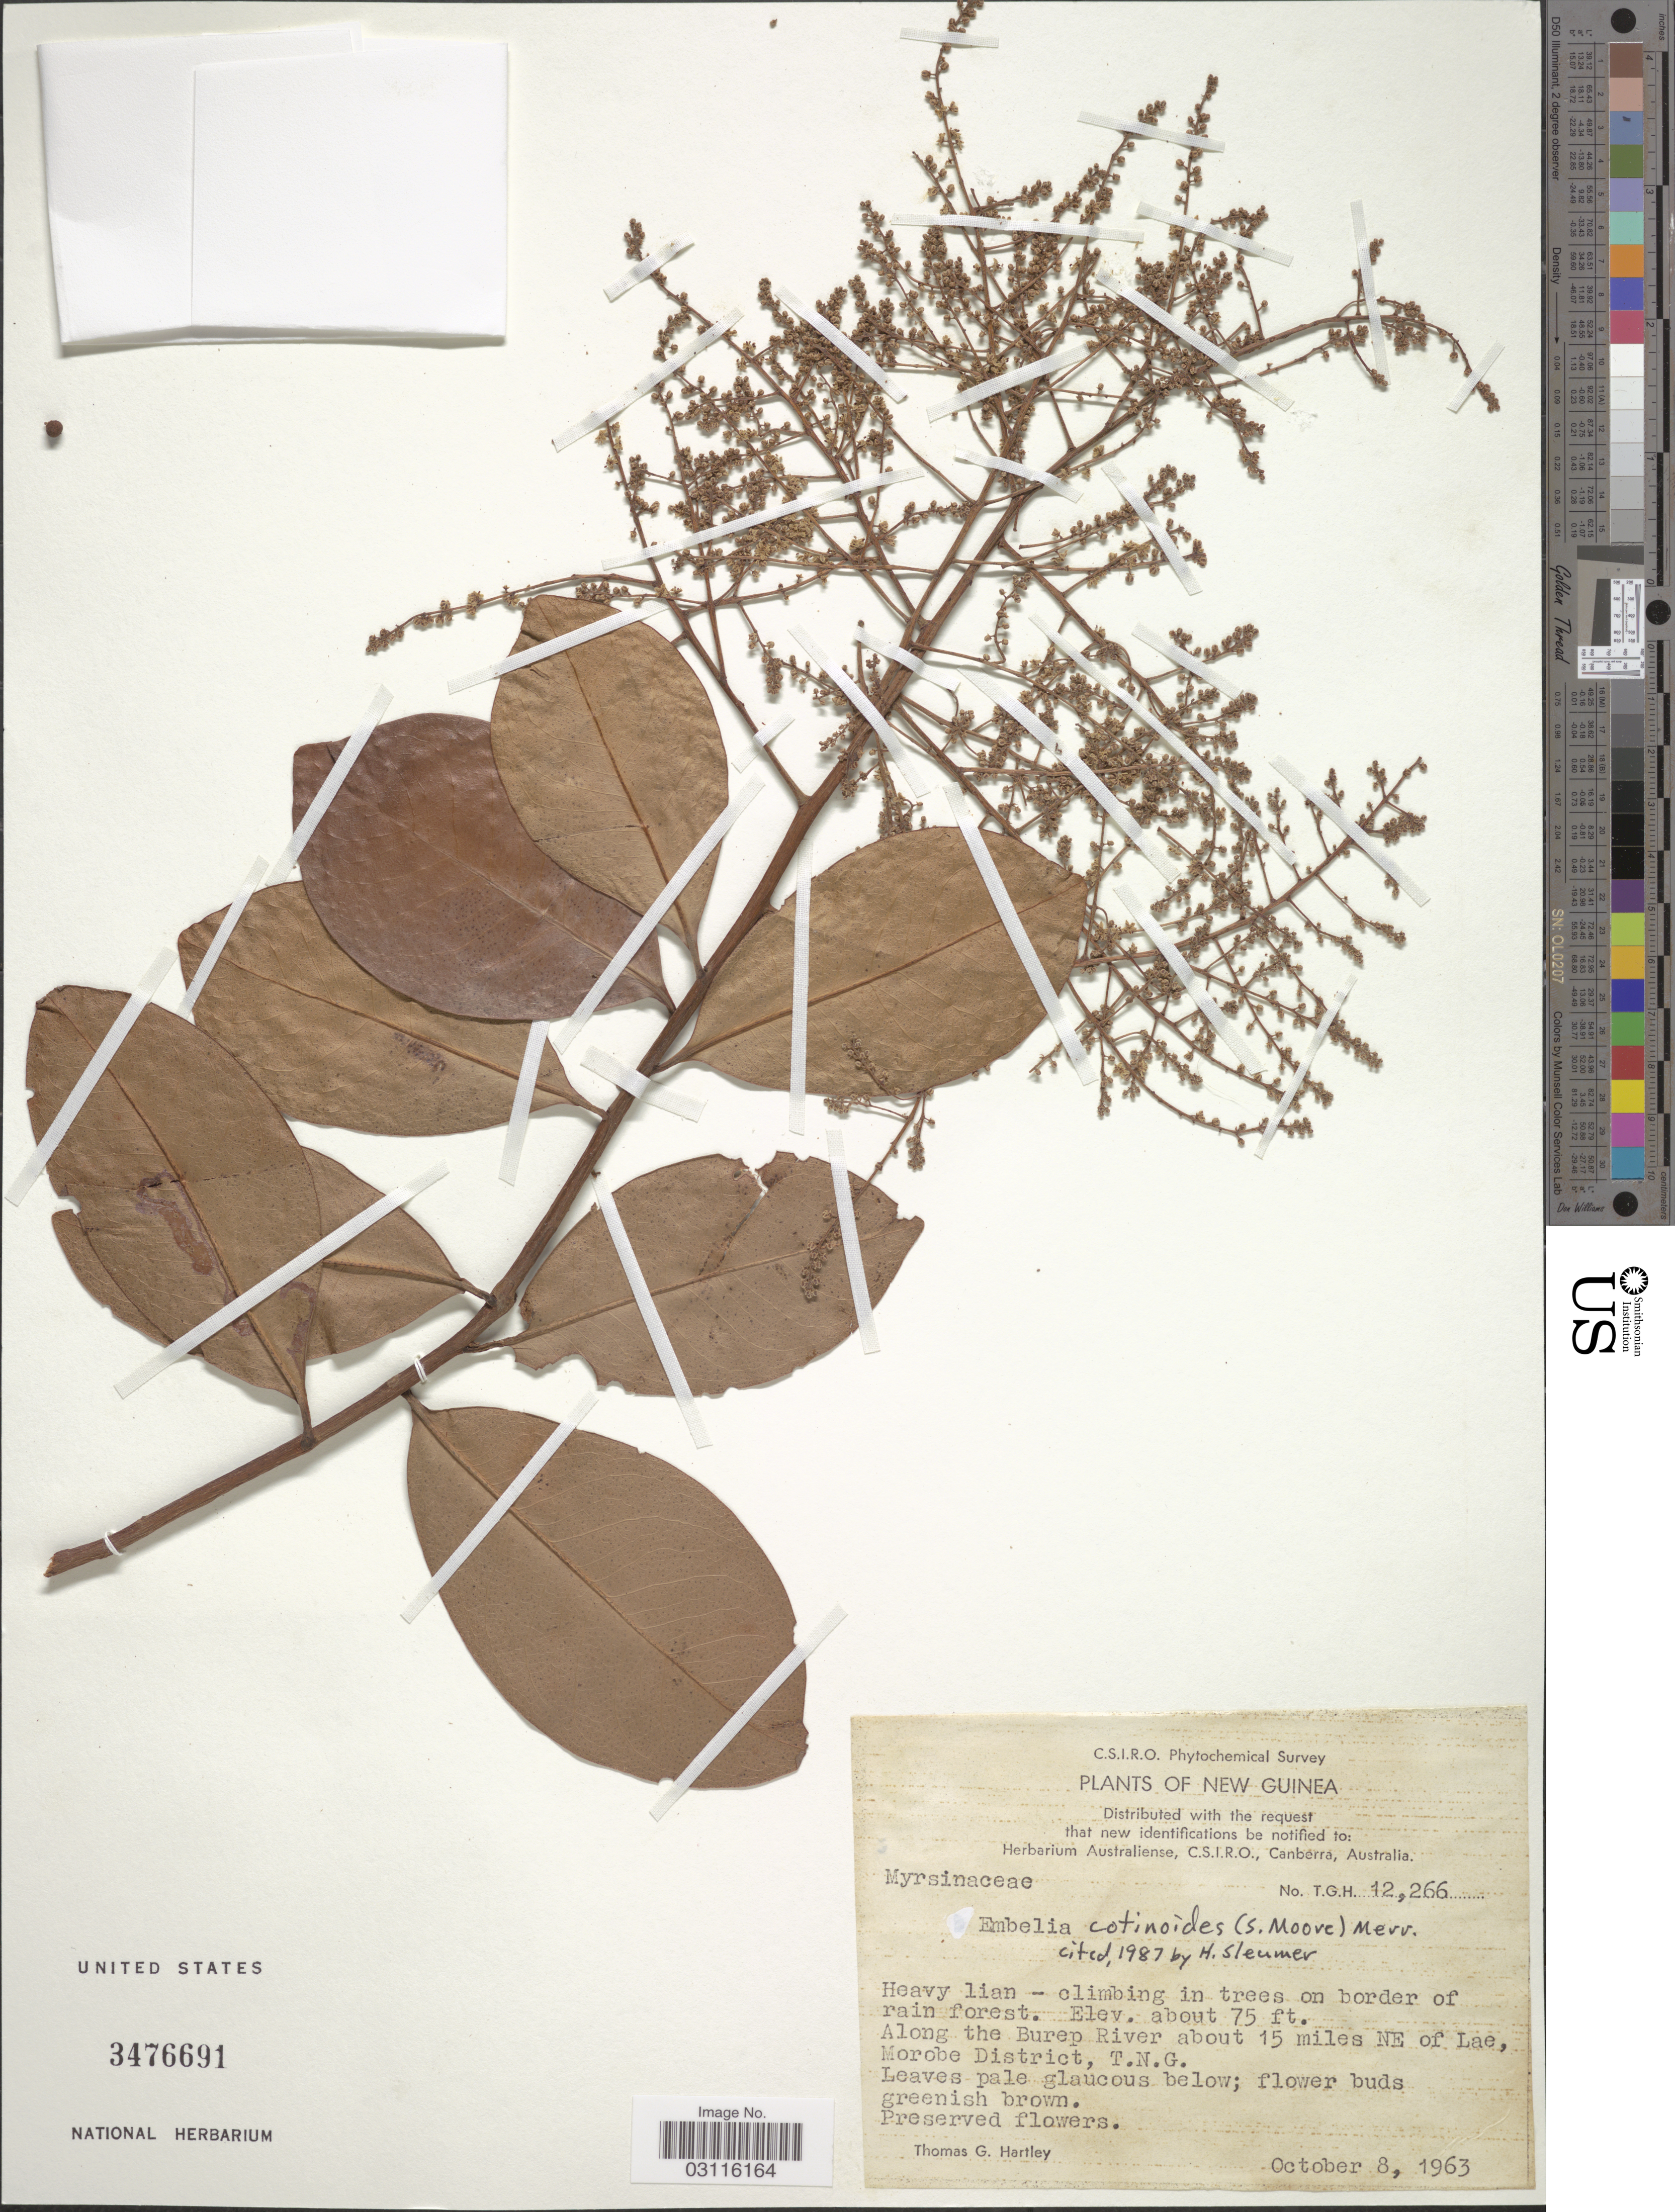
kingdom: Plantae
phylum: Tracheophyta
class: Magnoliopsida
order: Ericales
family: Primulaceae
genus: Embelia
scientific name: Embelia cotinoides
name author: (S. Moore) Merr.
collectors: T. Hartley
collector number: TGH12266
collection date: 1963-10-08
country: Papua New Guinea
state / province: Morobe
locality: New Guinea. Along the Burep River about 15 miles NE of Lae, Morobe District, T. N. G.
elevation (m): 23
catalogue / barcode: US 3476691